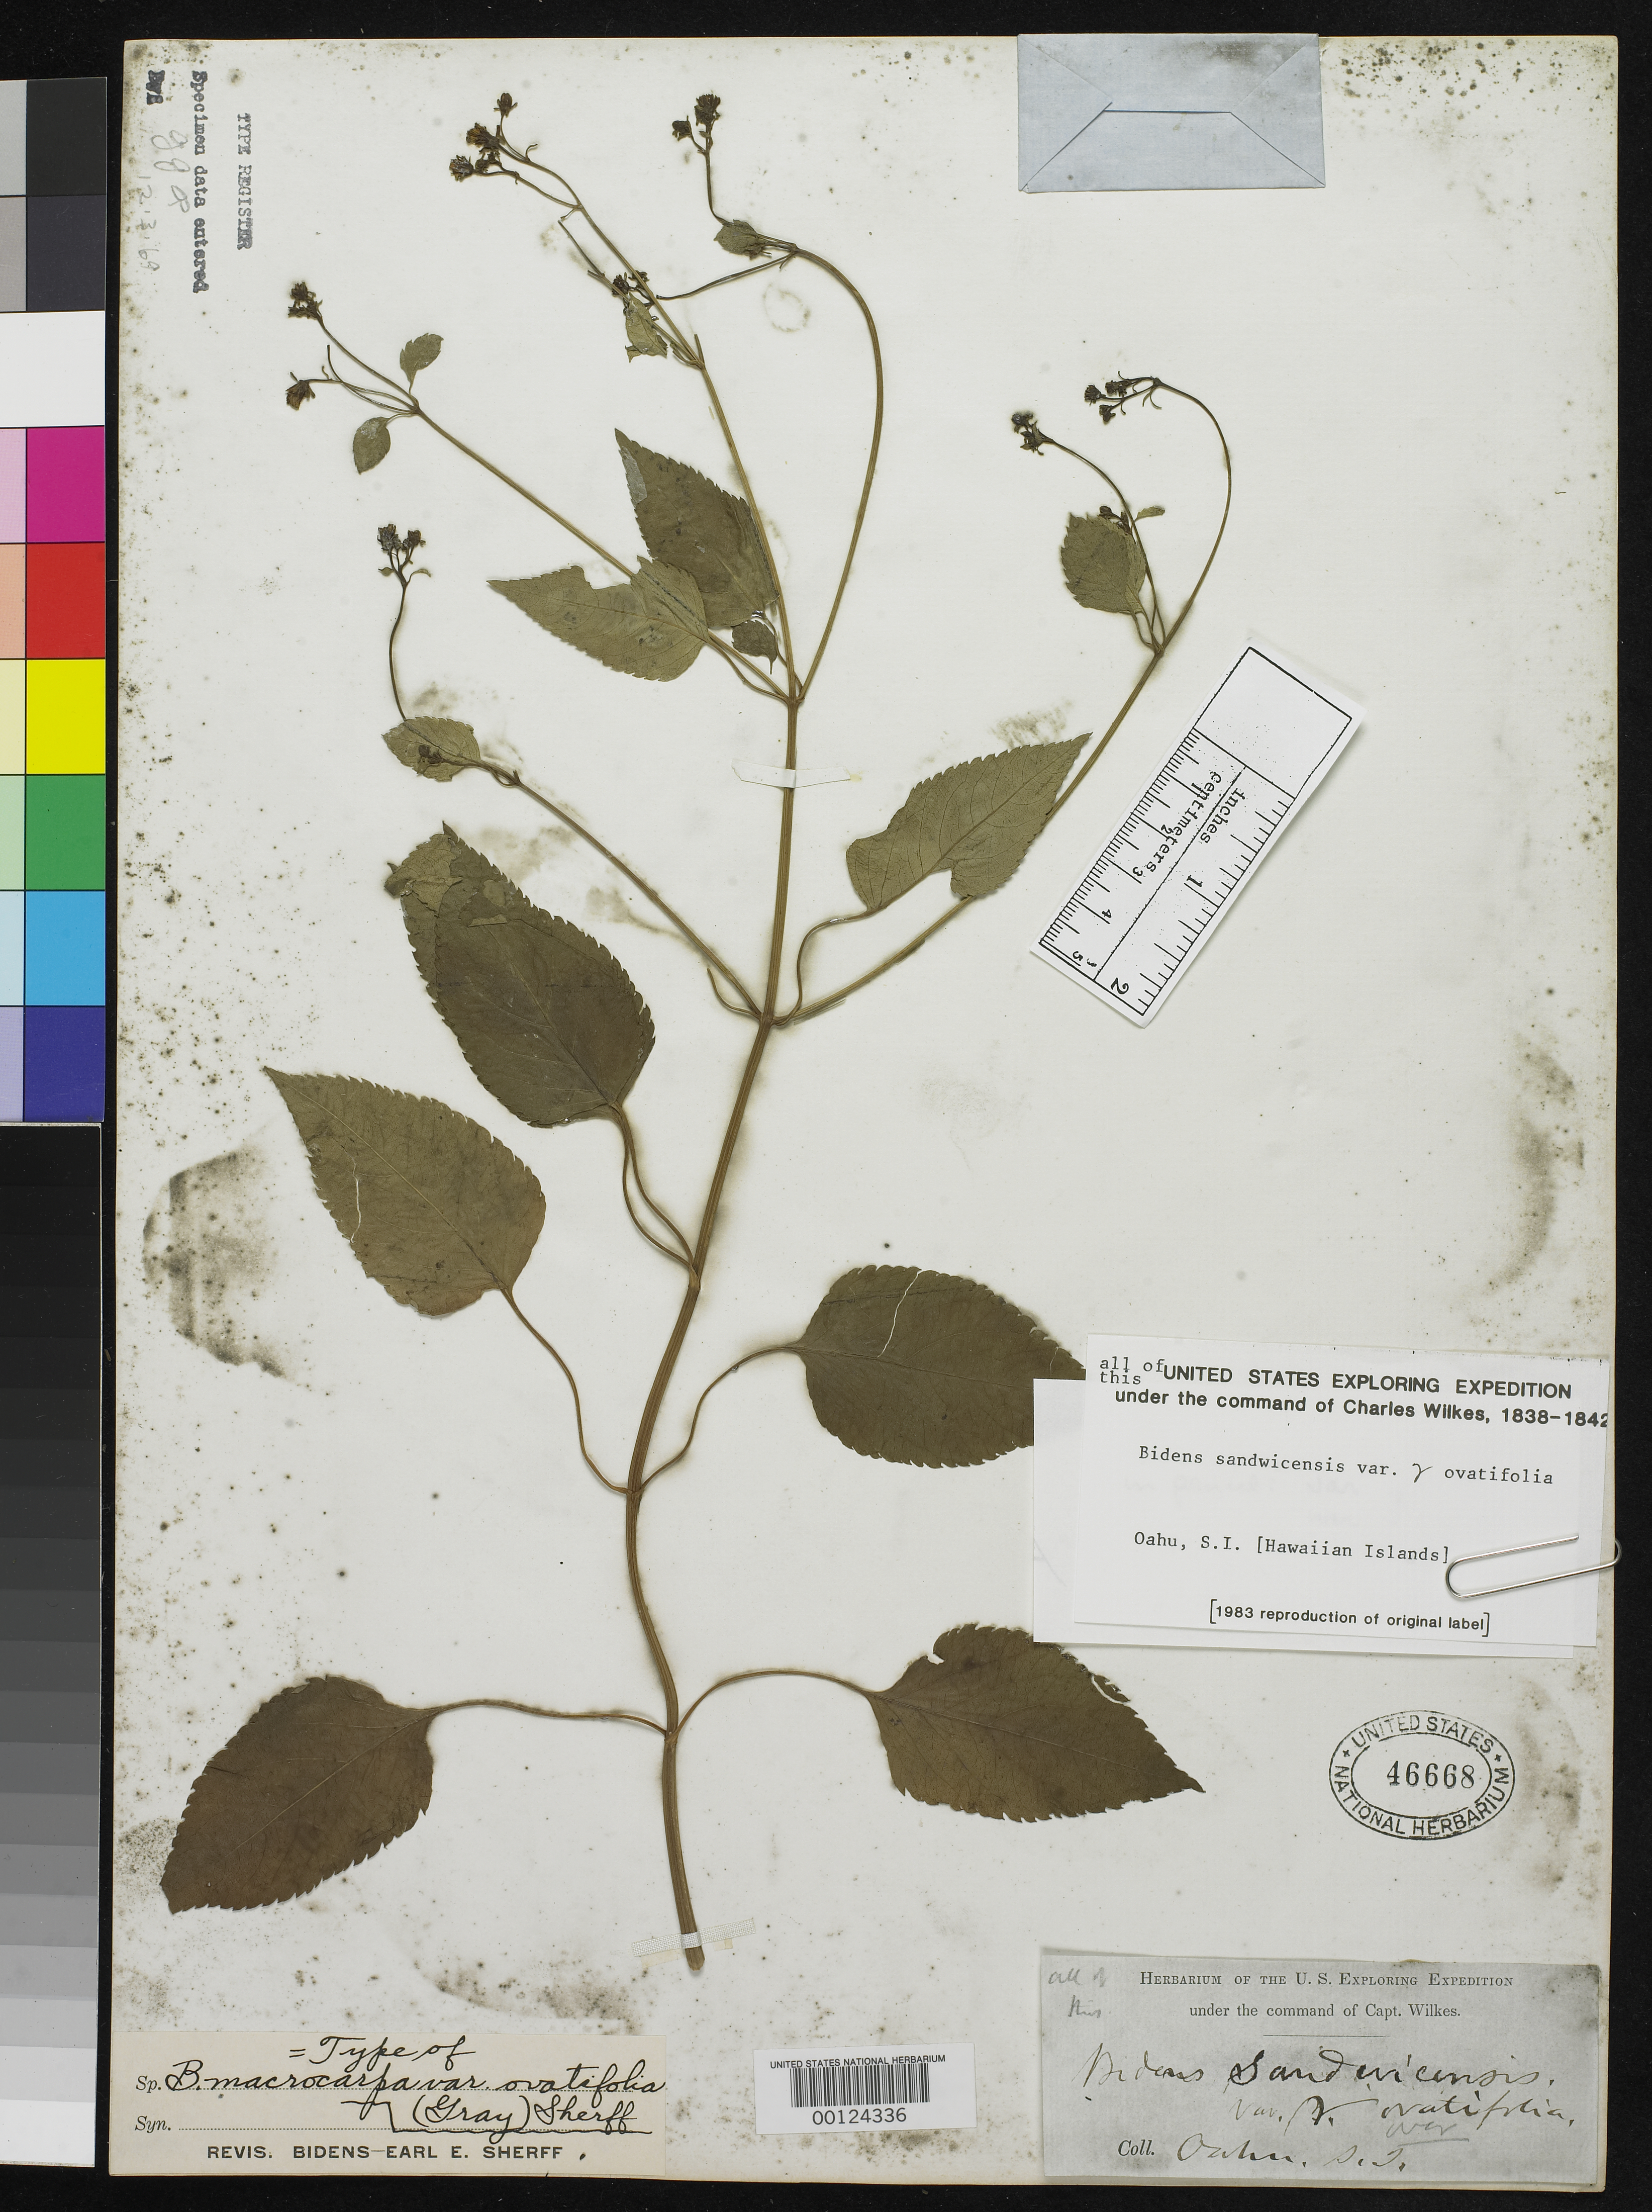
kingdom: Plantae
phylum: Tracheophyta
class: Magnoliopsida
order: Asterales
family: Asteraceae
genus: Bidens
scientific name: Bidens sandvicensis var. ovatifolia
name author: A. Gray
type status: Holotype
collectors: Wilkes Explor. Exped.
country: United States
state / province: Hawaii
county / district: Honolulu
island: Oahu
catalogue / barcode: US 46668